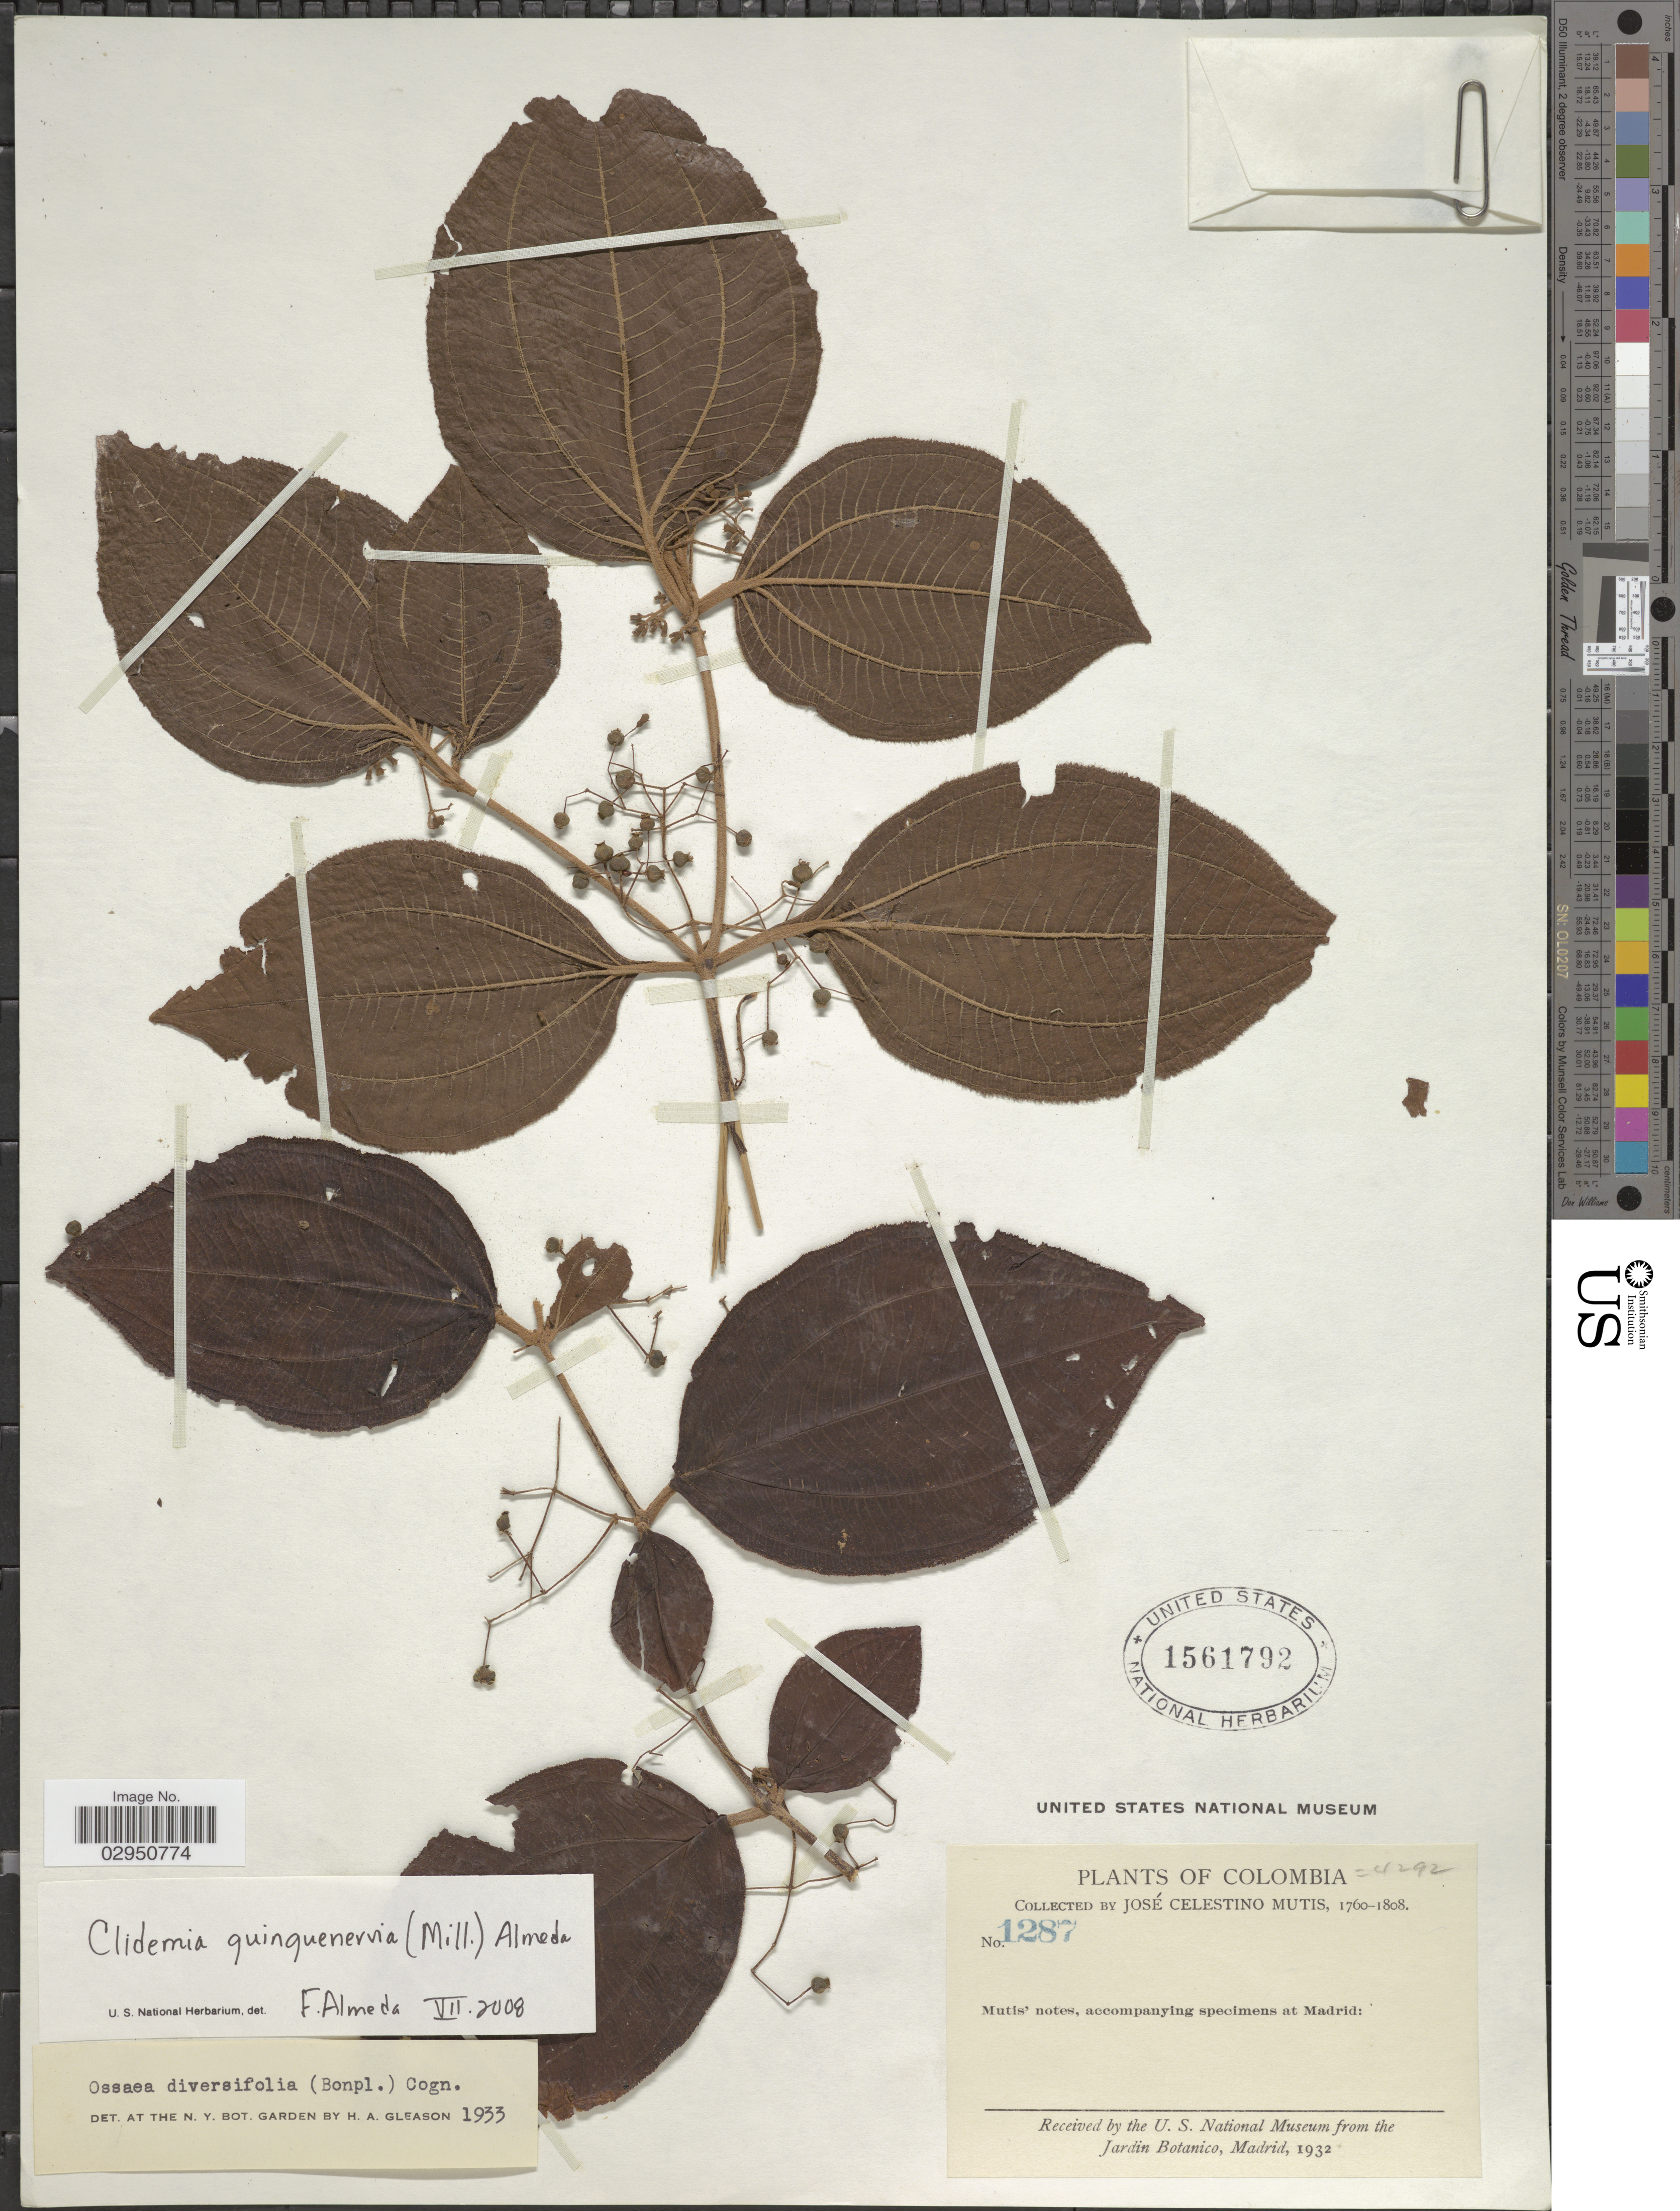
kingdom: Plantae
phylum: Tracheophyta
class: Magnoliopsida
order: Myrtales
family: Melastomataceae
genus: Clidemia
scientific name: Clidemia quinquenervia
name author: (Mill.) Almeda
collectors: J. C. B. Mutis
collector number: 1287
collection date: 1760/1808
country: Colombia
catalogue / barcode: US 1561792